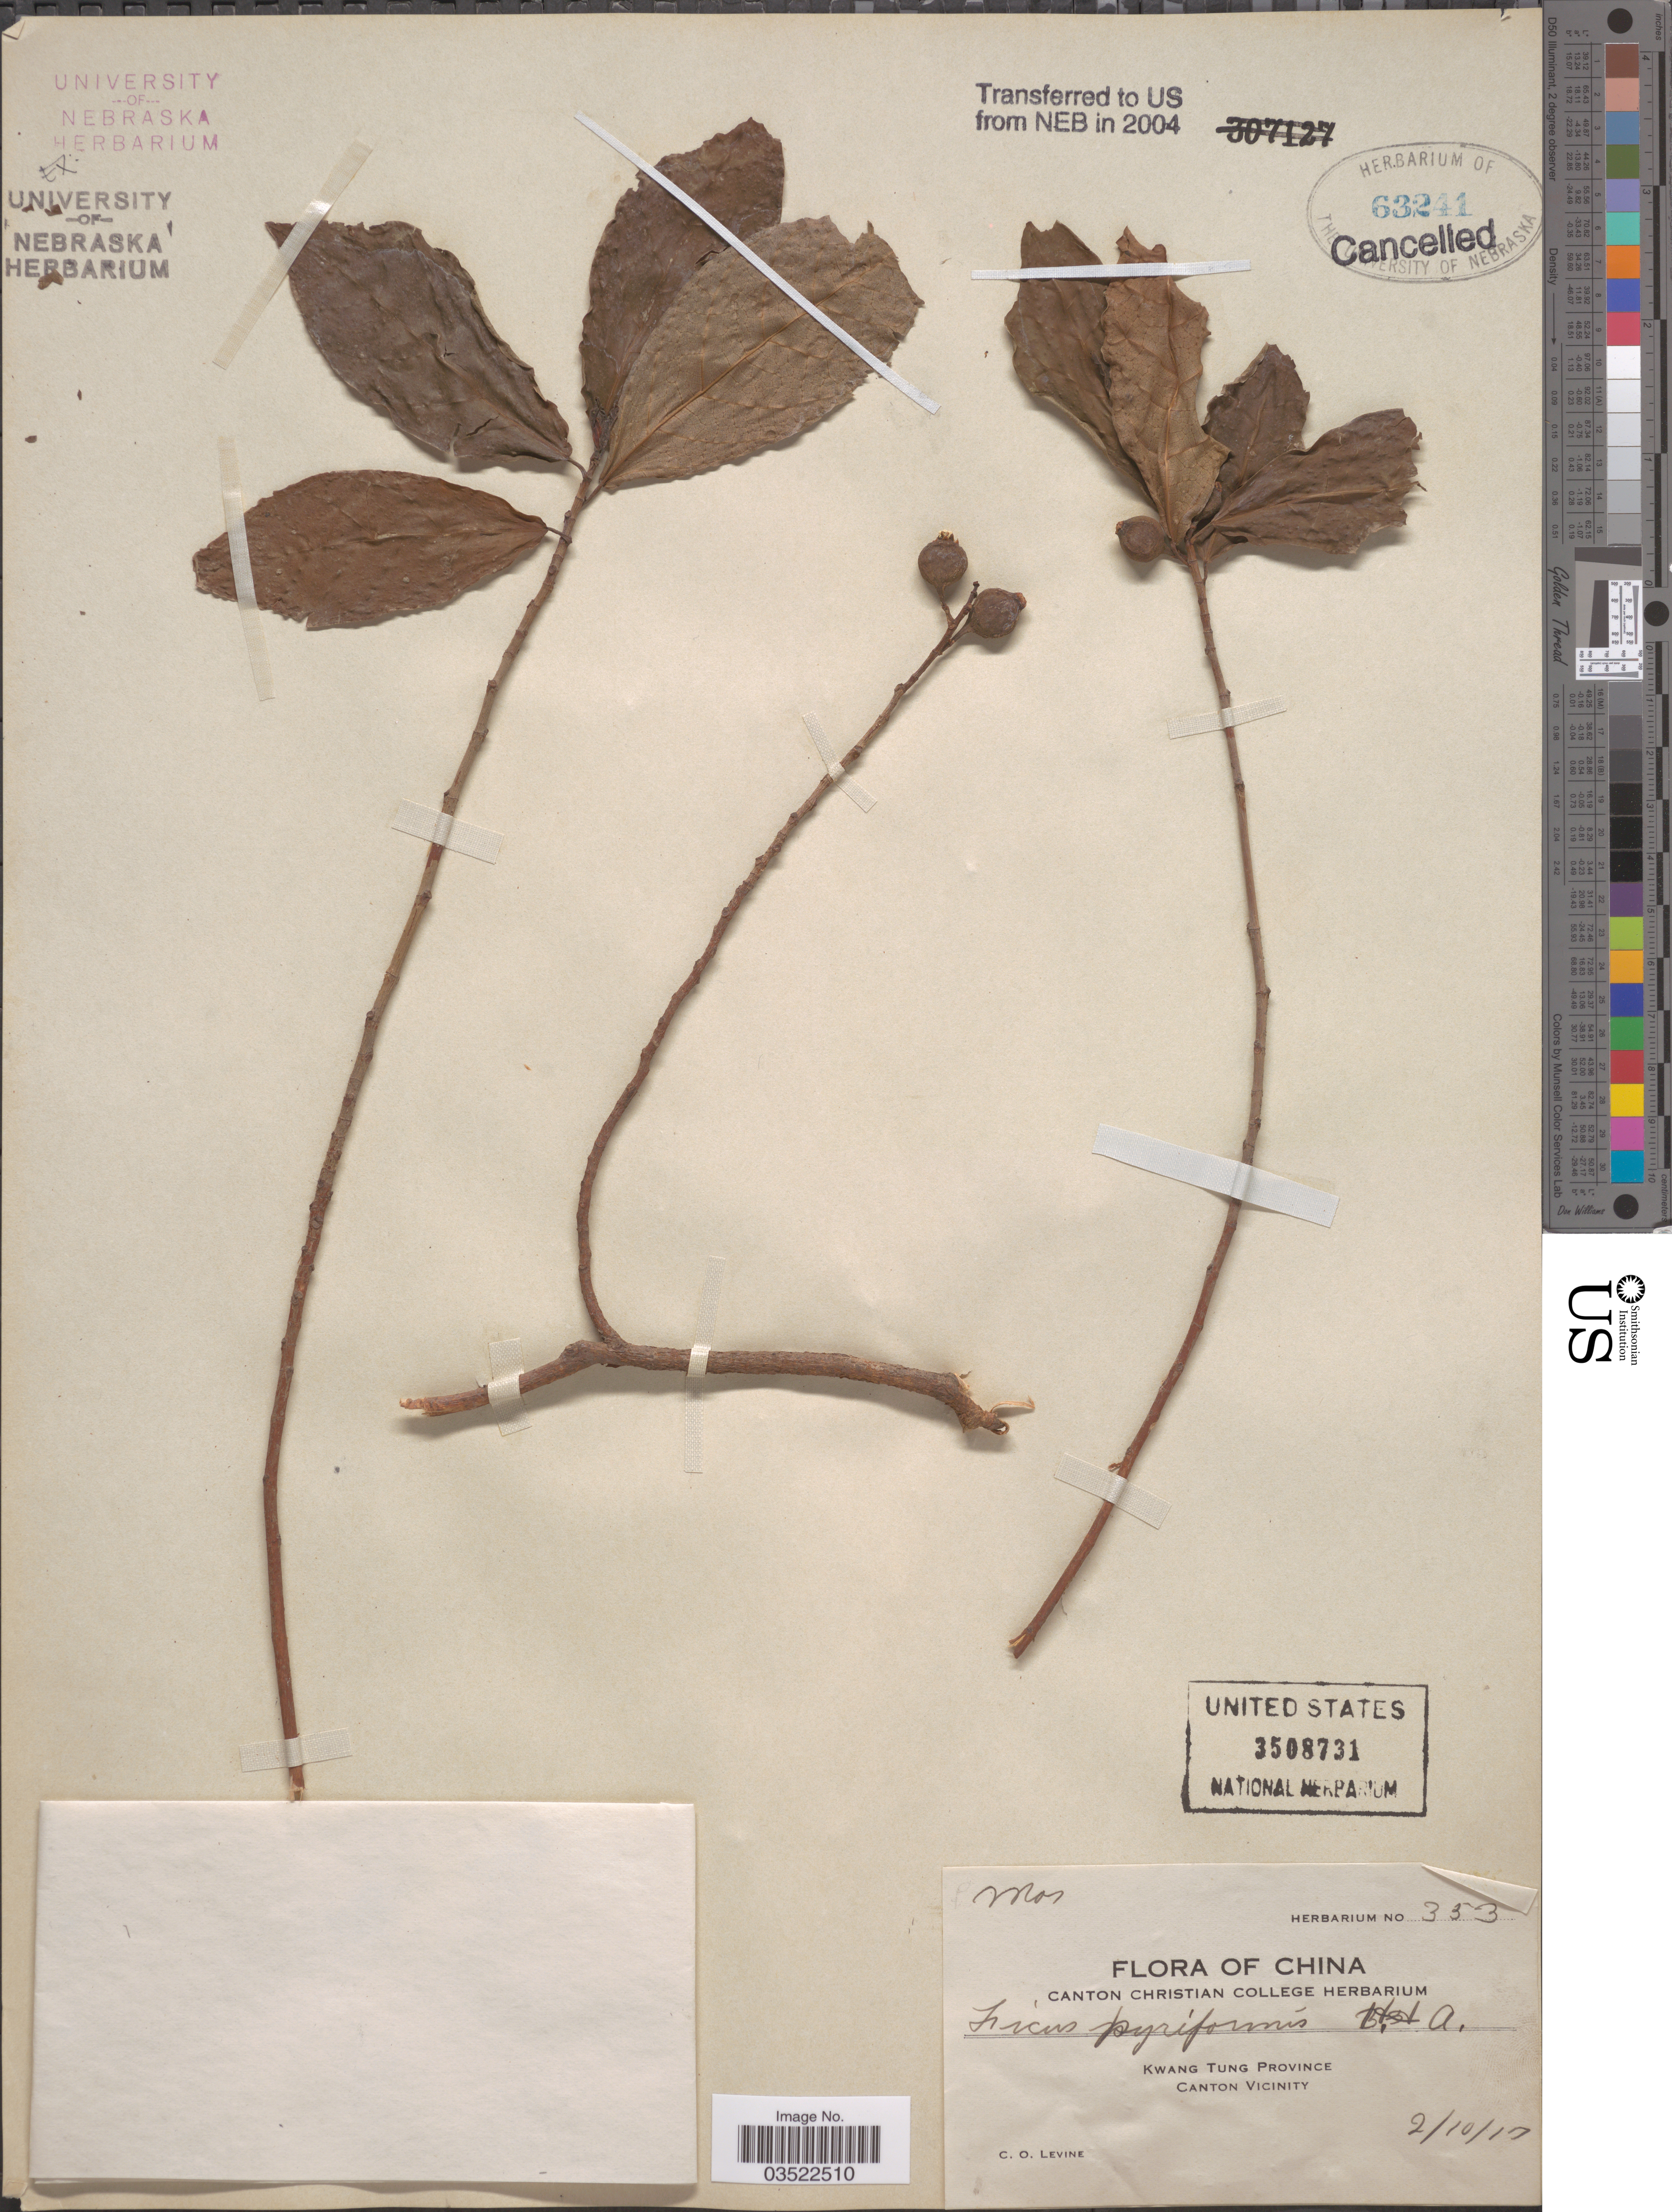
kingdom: Plantae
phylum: Tracheophyta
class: Magnoliopsida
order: Rosales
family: Moraceae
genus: Ficus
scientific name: Ficus pyriformis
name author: Hook. & Arn.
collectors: C. O. Levine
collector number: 353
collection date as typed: Transcribed d/m/y: 2/10/17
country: China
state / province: Guangdong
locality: Kwangt Tung Province. Canton Vicinity.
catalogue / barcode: US 3508731